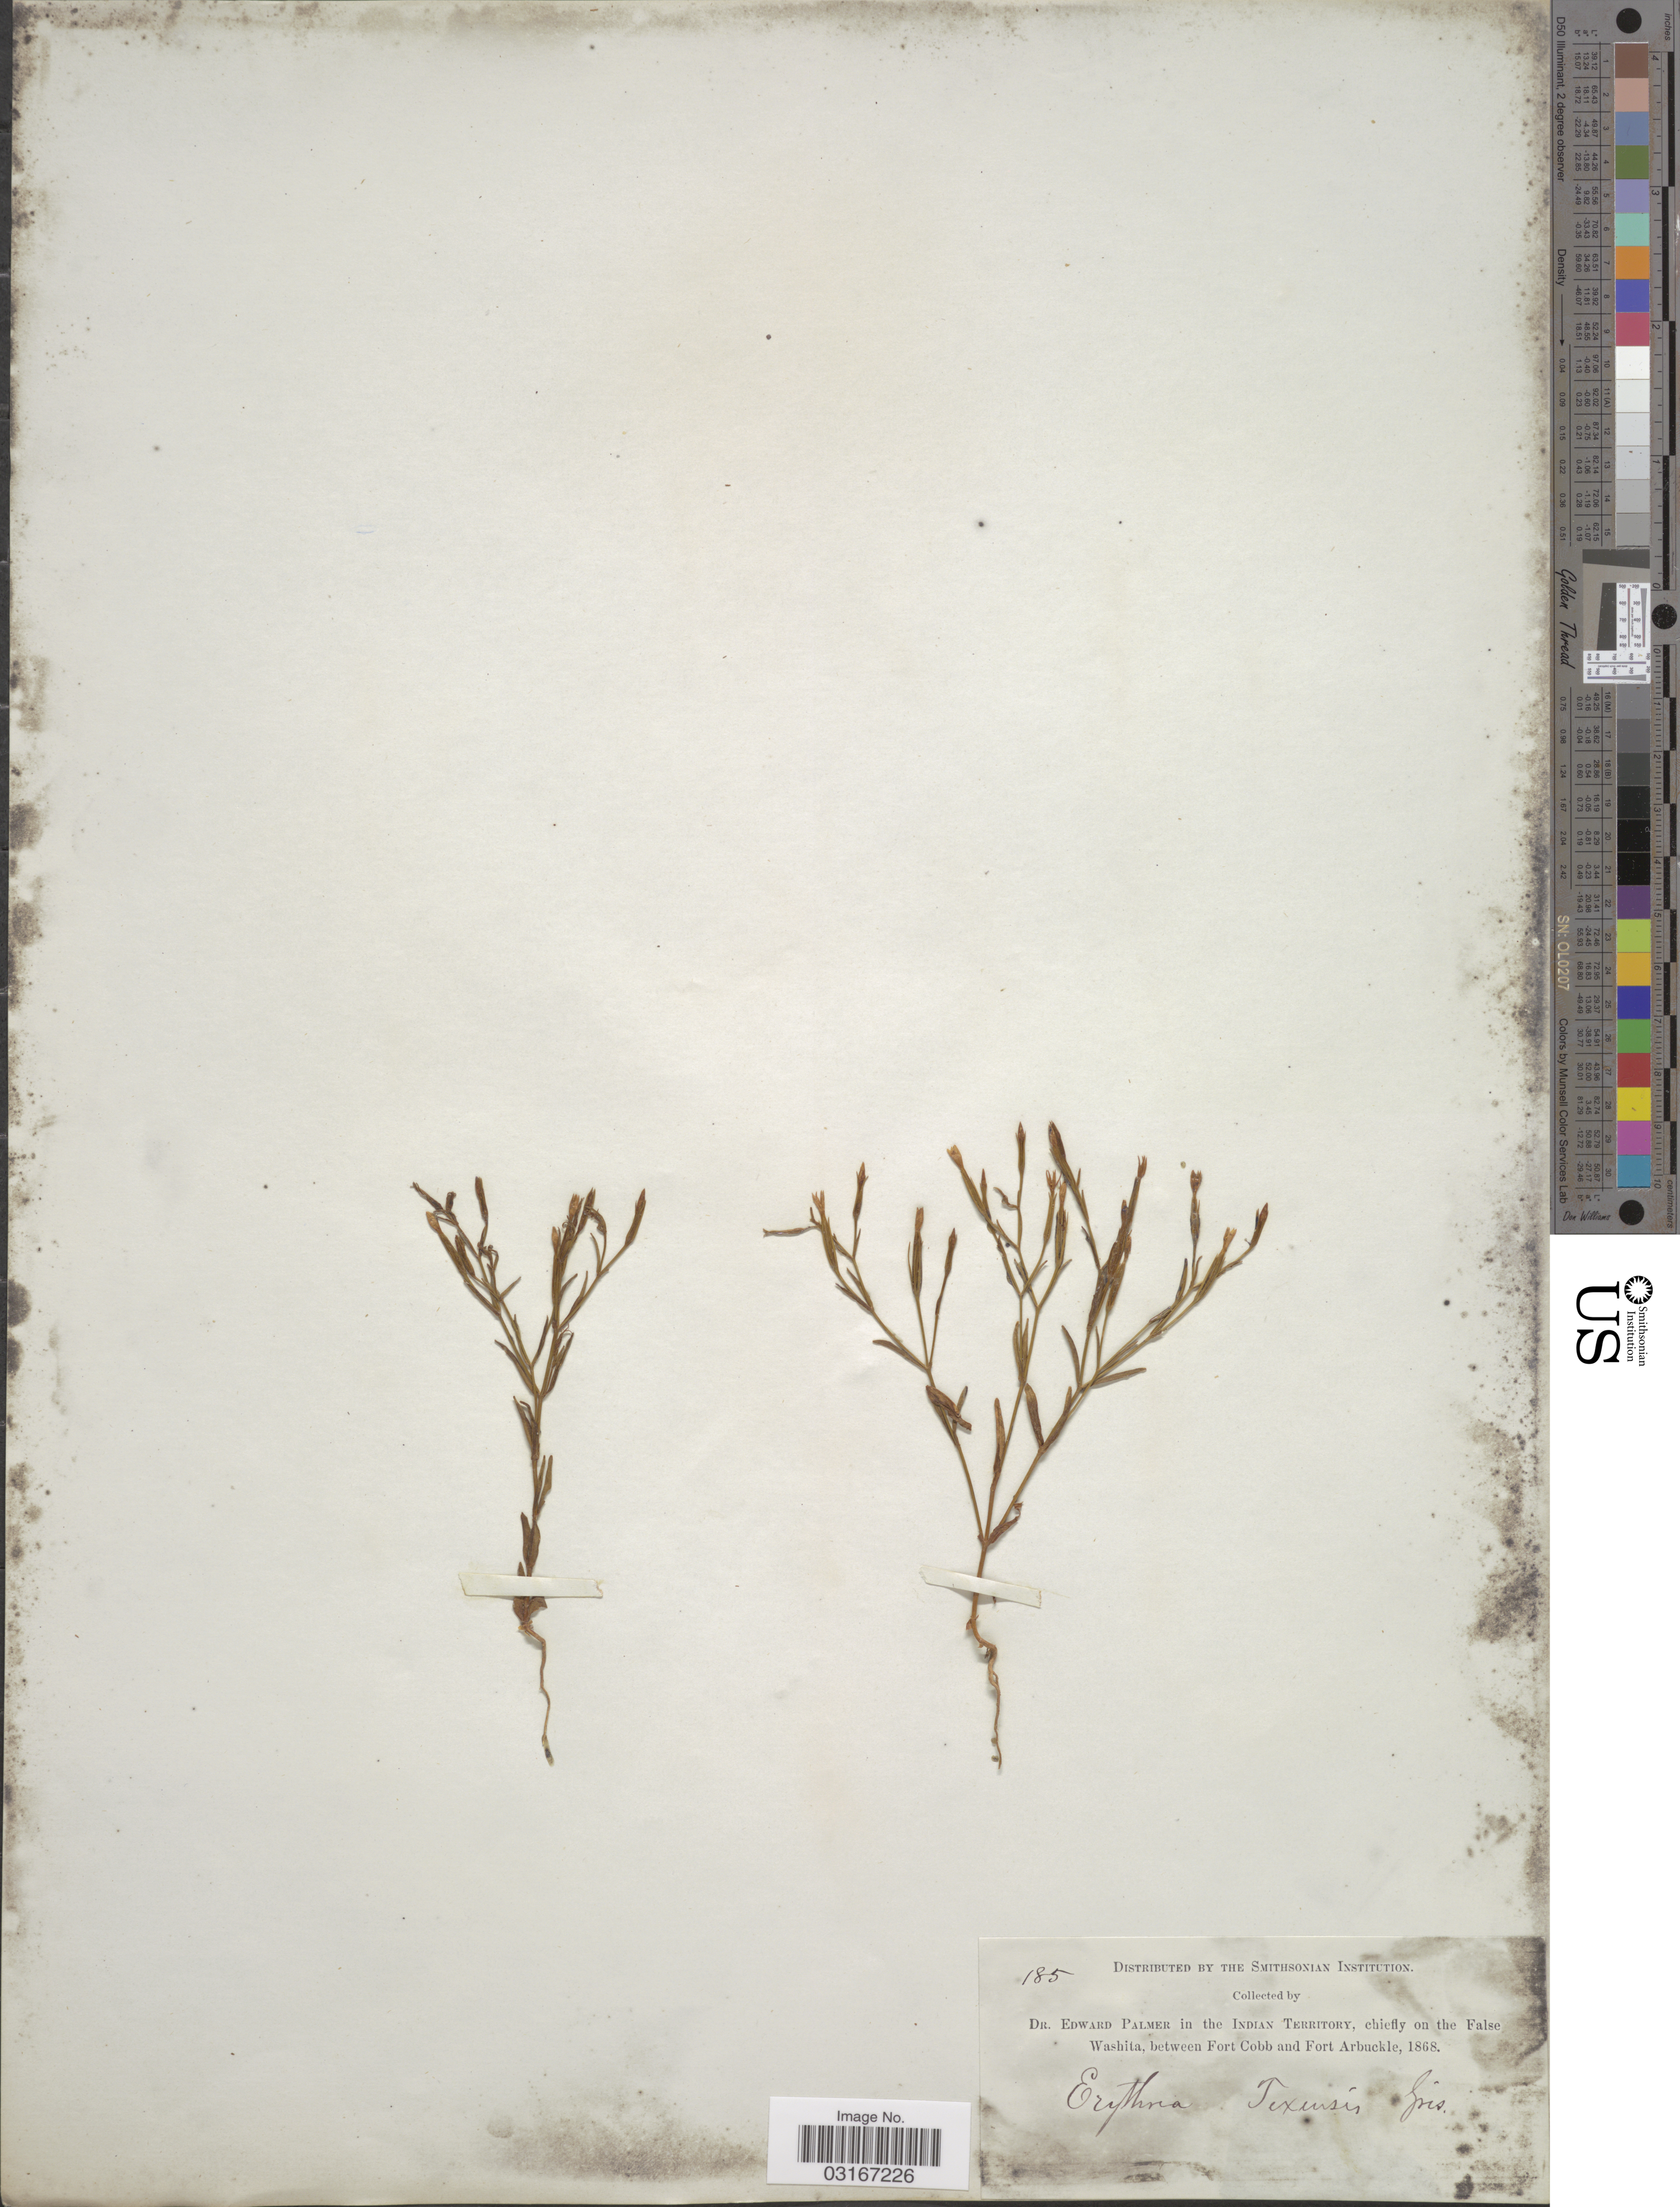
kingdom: Plantae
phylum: Tracheophyta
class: Magnoliopsida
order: Gentianales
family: Gentianaceae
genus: Centaurium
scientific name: Centaurium texense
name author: (Griseb.) Fernald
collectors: E. Palmer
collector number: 185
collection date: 1868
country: United States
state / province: Oklahoma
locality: In the Indian Territory, chiefly on the False Washita, between Fort Cobb and Fort Arbuckle.